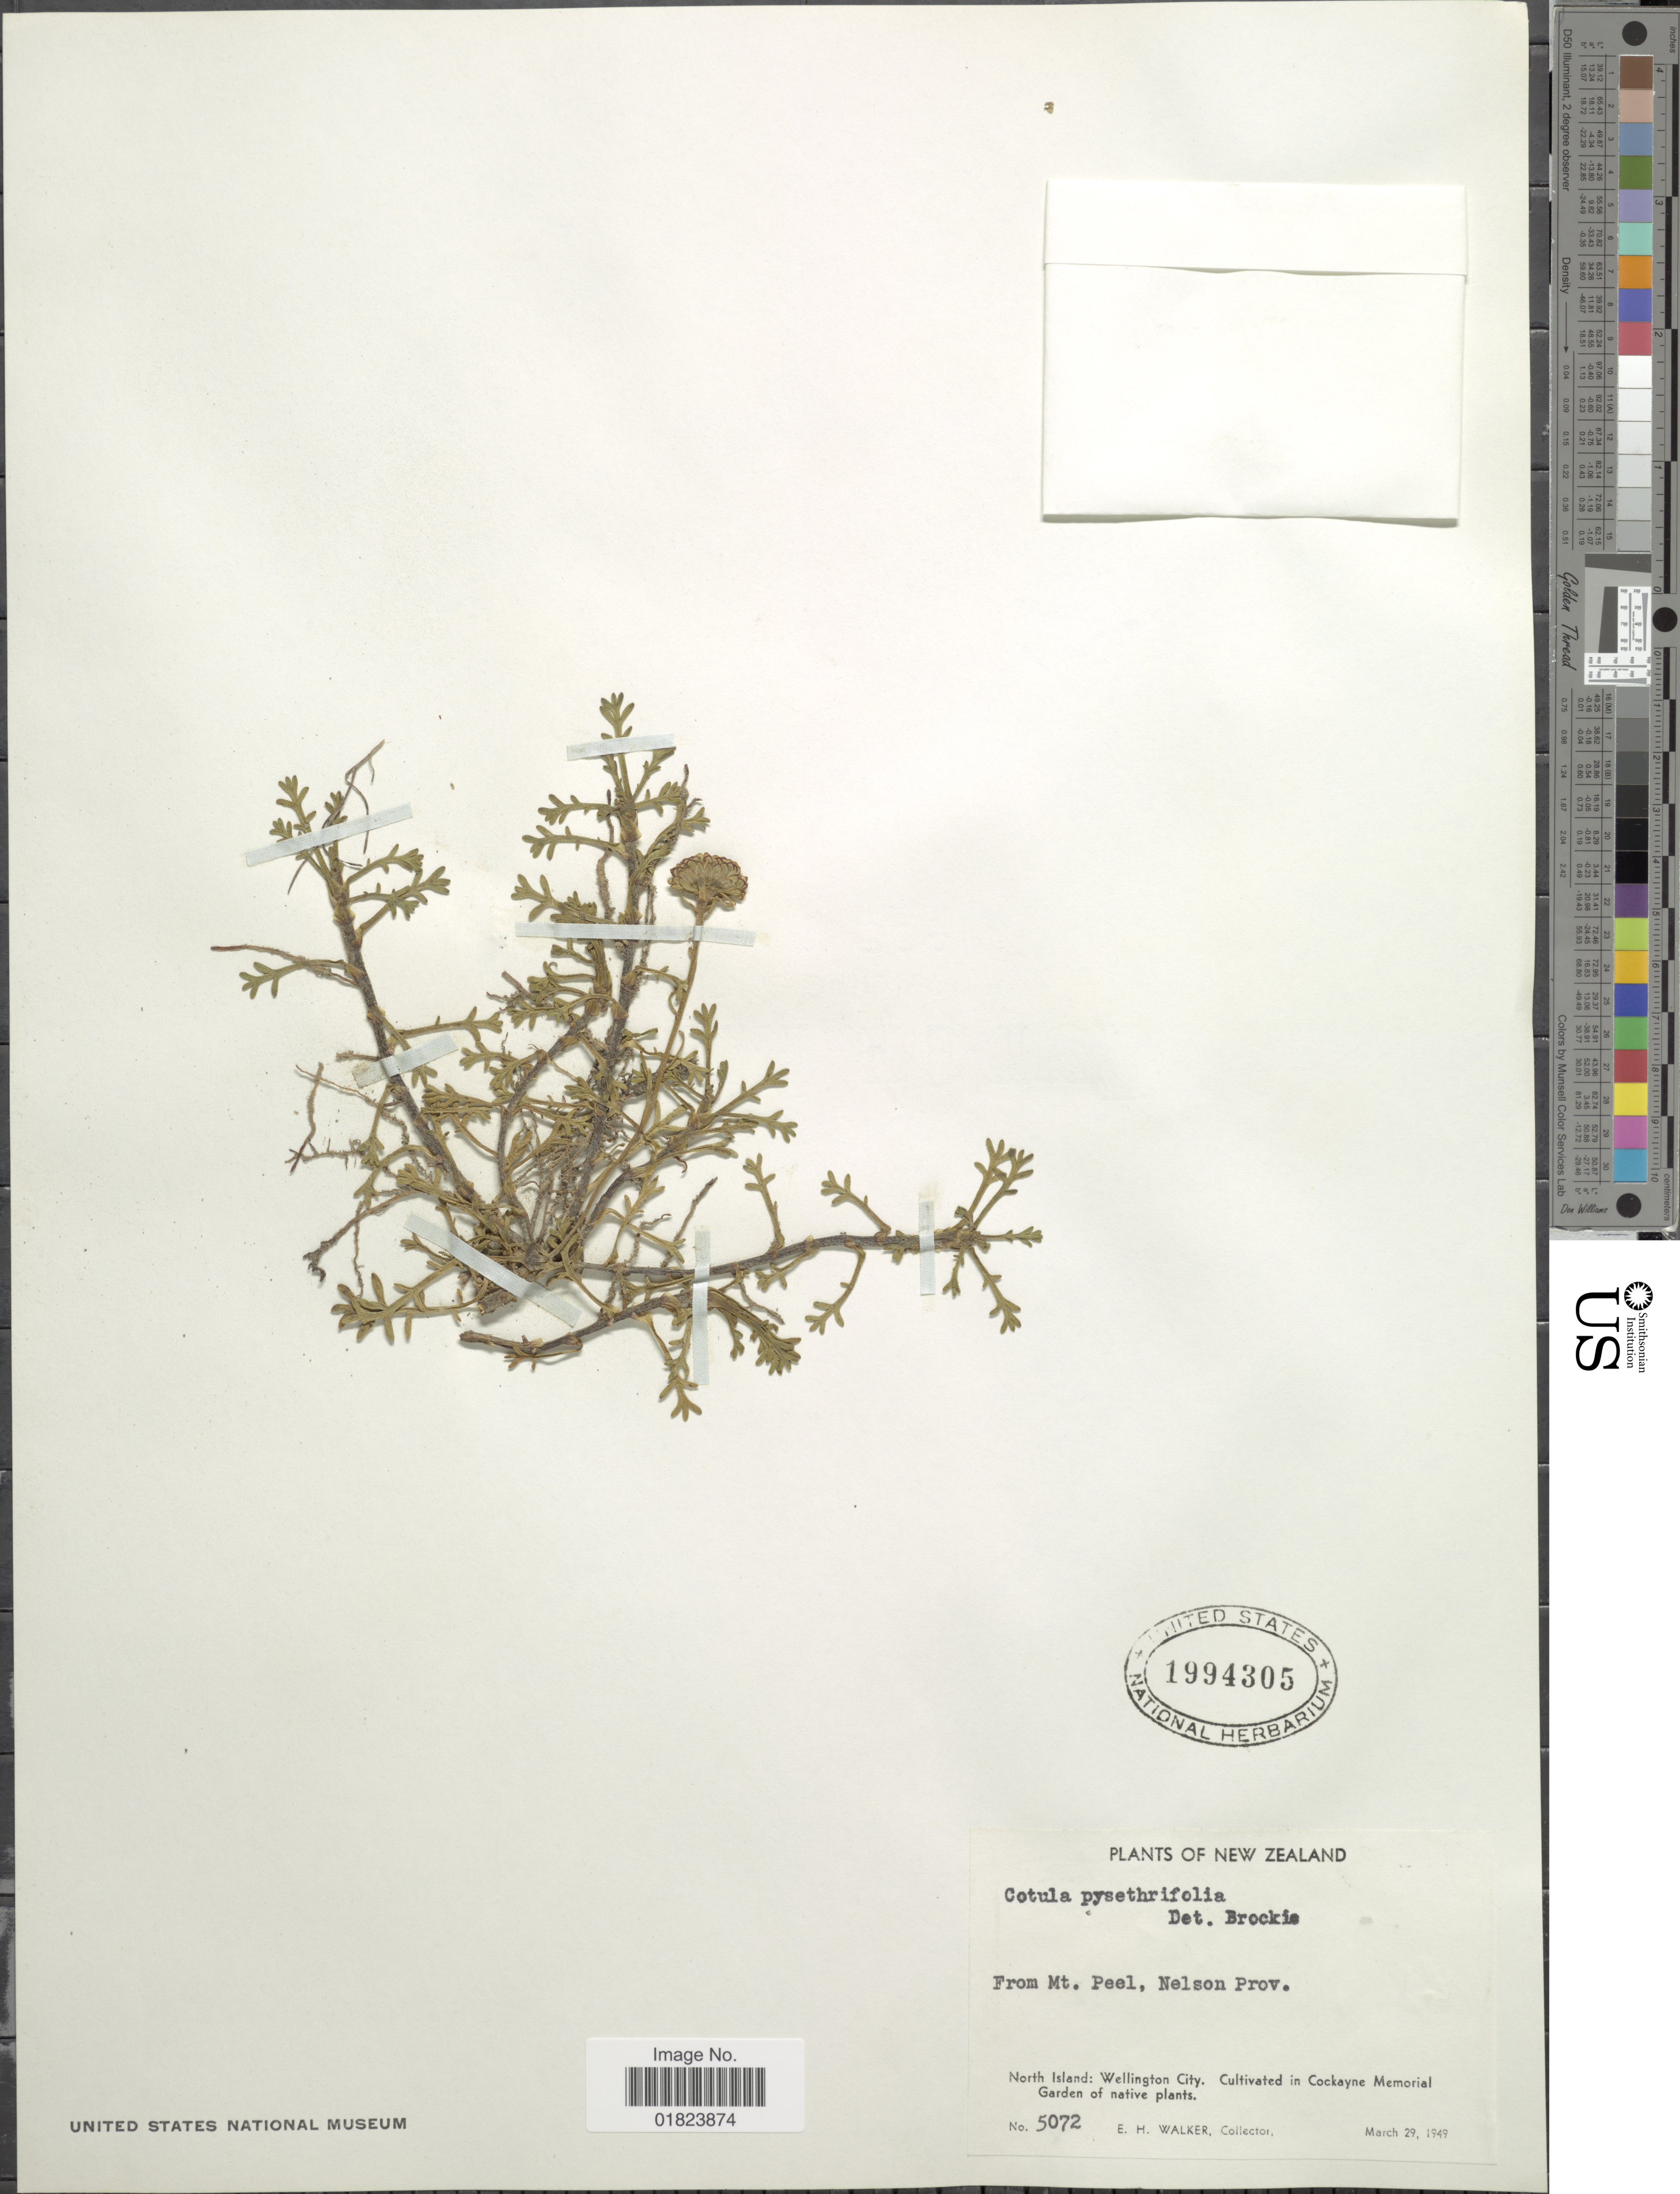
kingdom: Plantae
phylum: Tracheophyta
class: Magnoliopsida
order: Asterales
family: Asteraceae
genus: Cotula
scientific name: Cotula pyrethrifolia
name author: Hook. f.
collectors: E. H. Walker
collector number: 5072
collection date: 1949-03-29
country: New Zealand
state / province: Wellington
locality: North Island: Wellington City, cultivated in Cockayne Memorial Garden of native plants.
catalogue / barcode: US 1994305